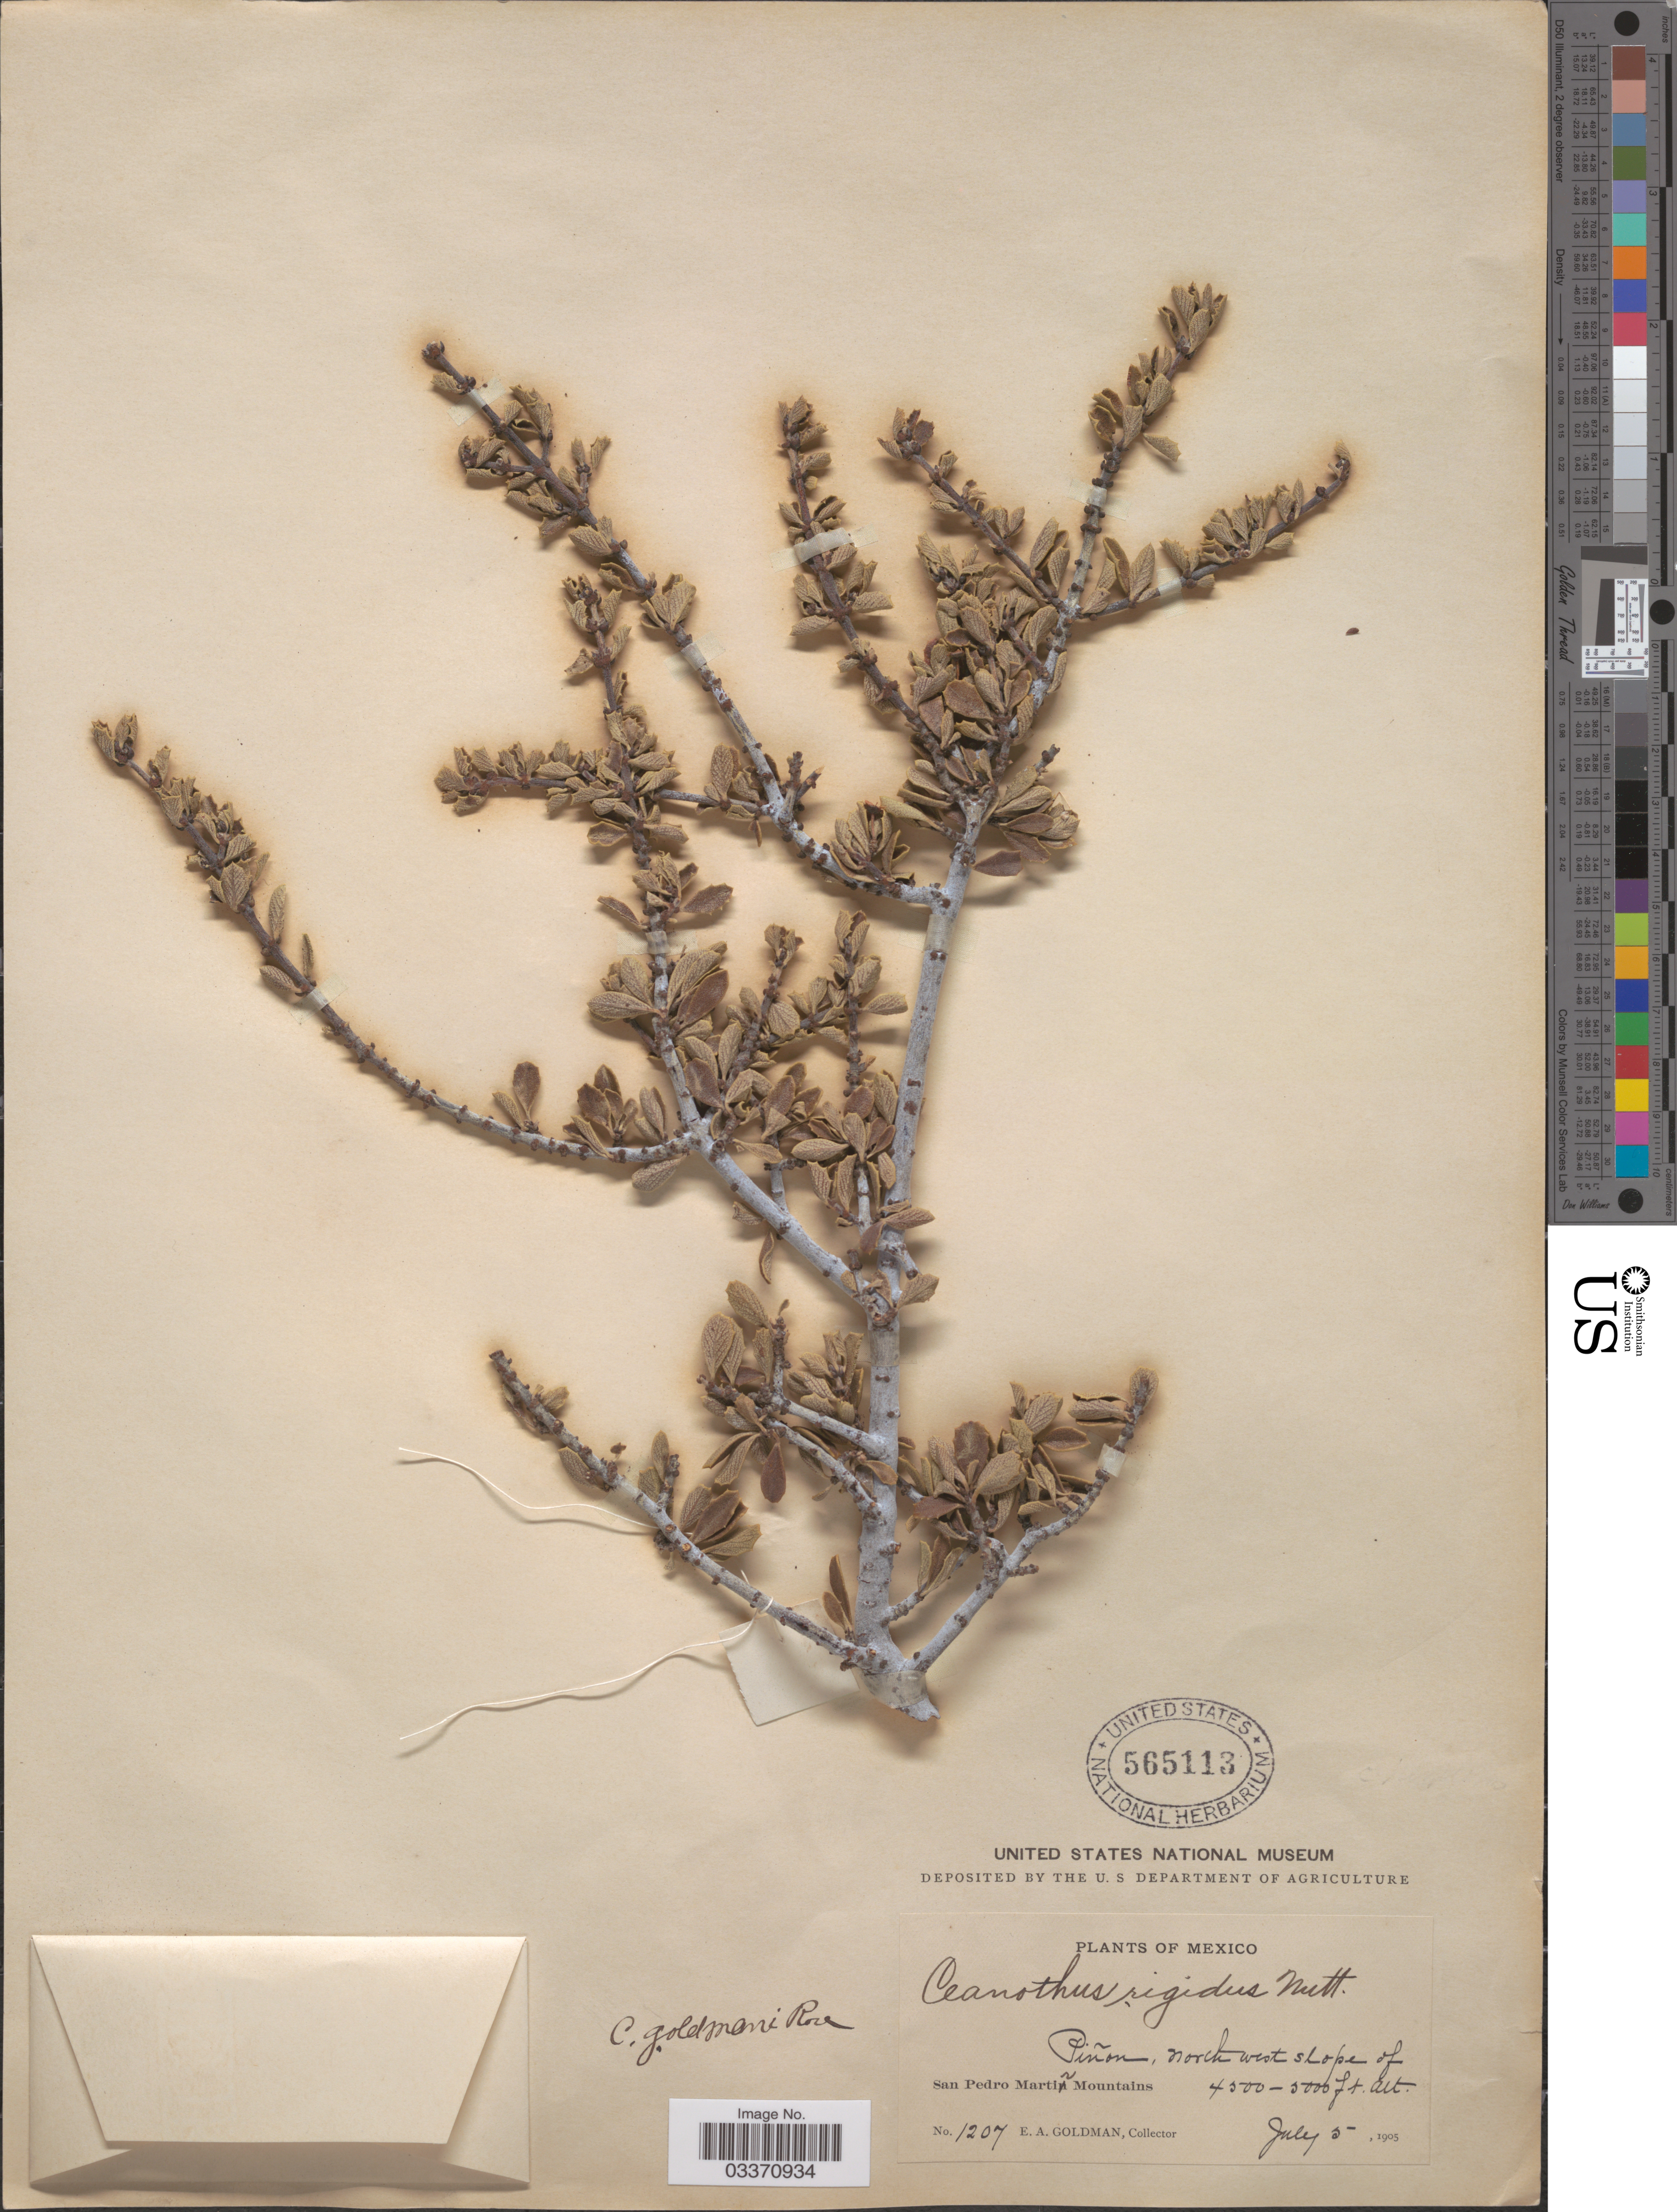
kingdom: Plantae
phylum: Tracheophyta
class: Magnoliopsida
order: Rosales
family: Rhamnaceae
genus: Ceanothus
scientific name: Ceanothus goldmanii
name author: Rose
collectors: E. A. Goldman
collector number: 1207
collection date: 1905-07-05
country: Mexico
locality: Piñon, north-west slopes of San Pedro Martir Mountains.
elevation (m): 1372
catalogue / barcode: US 565113